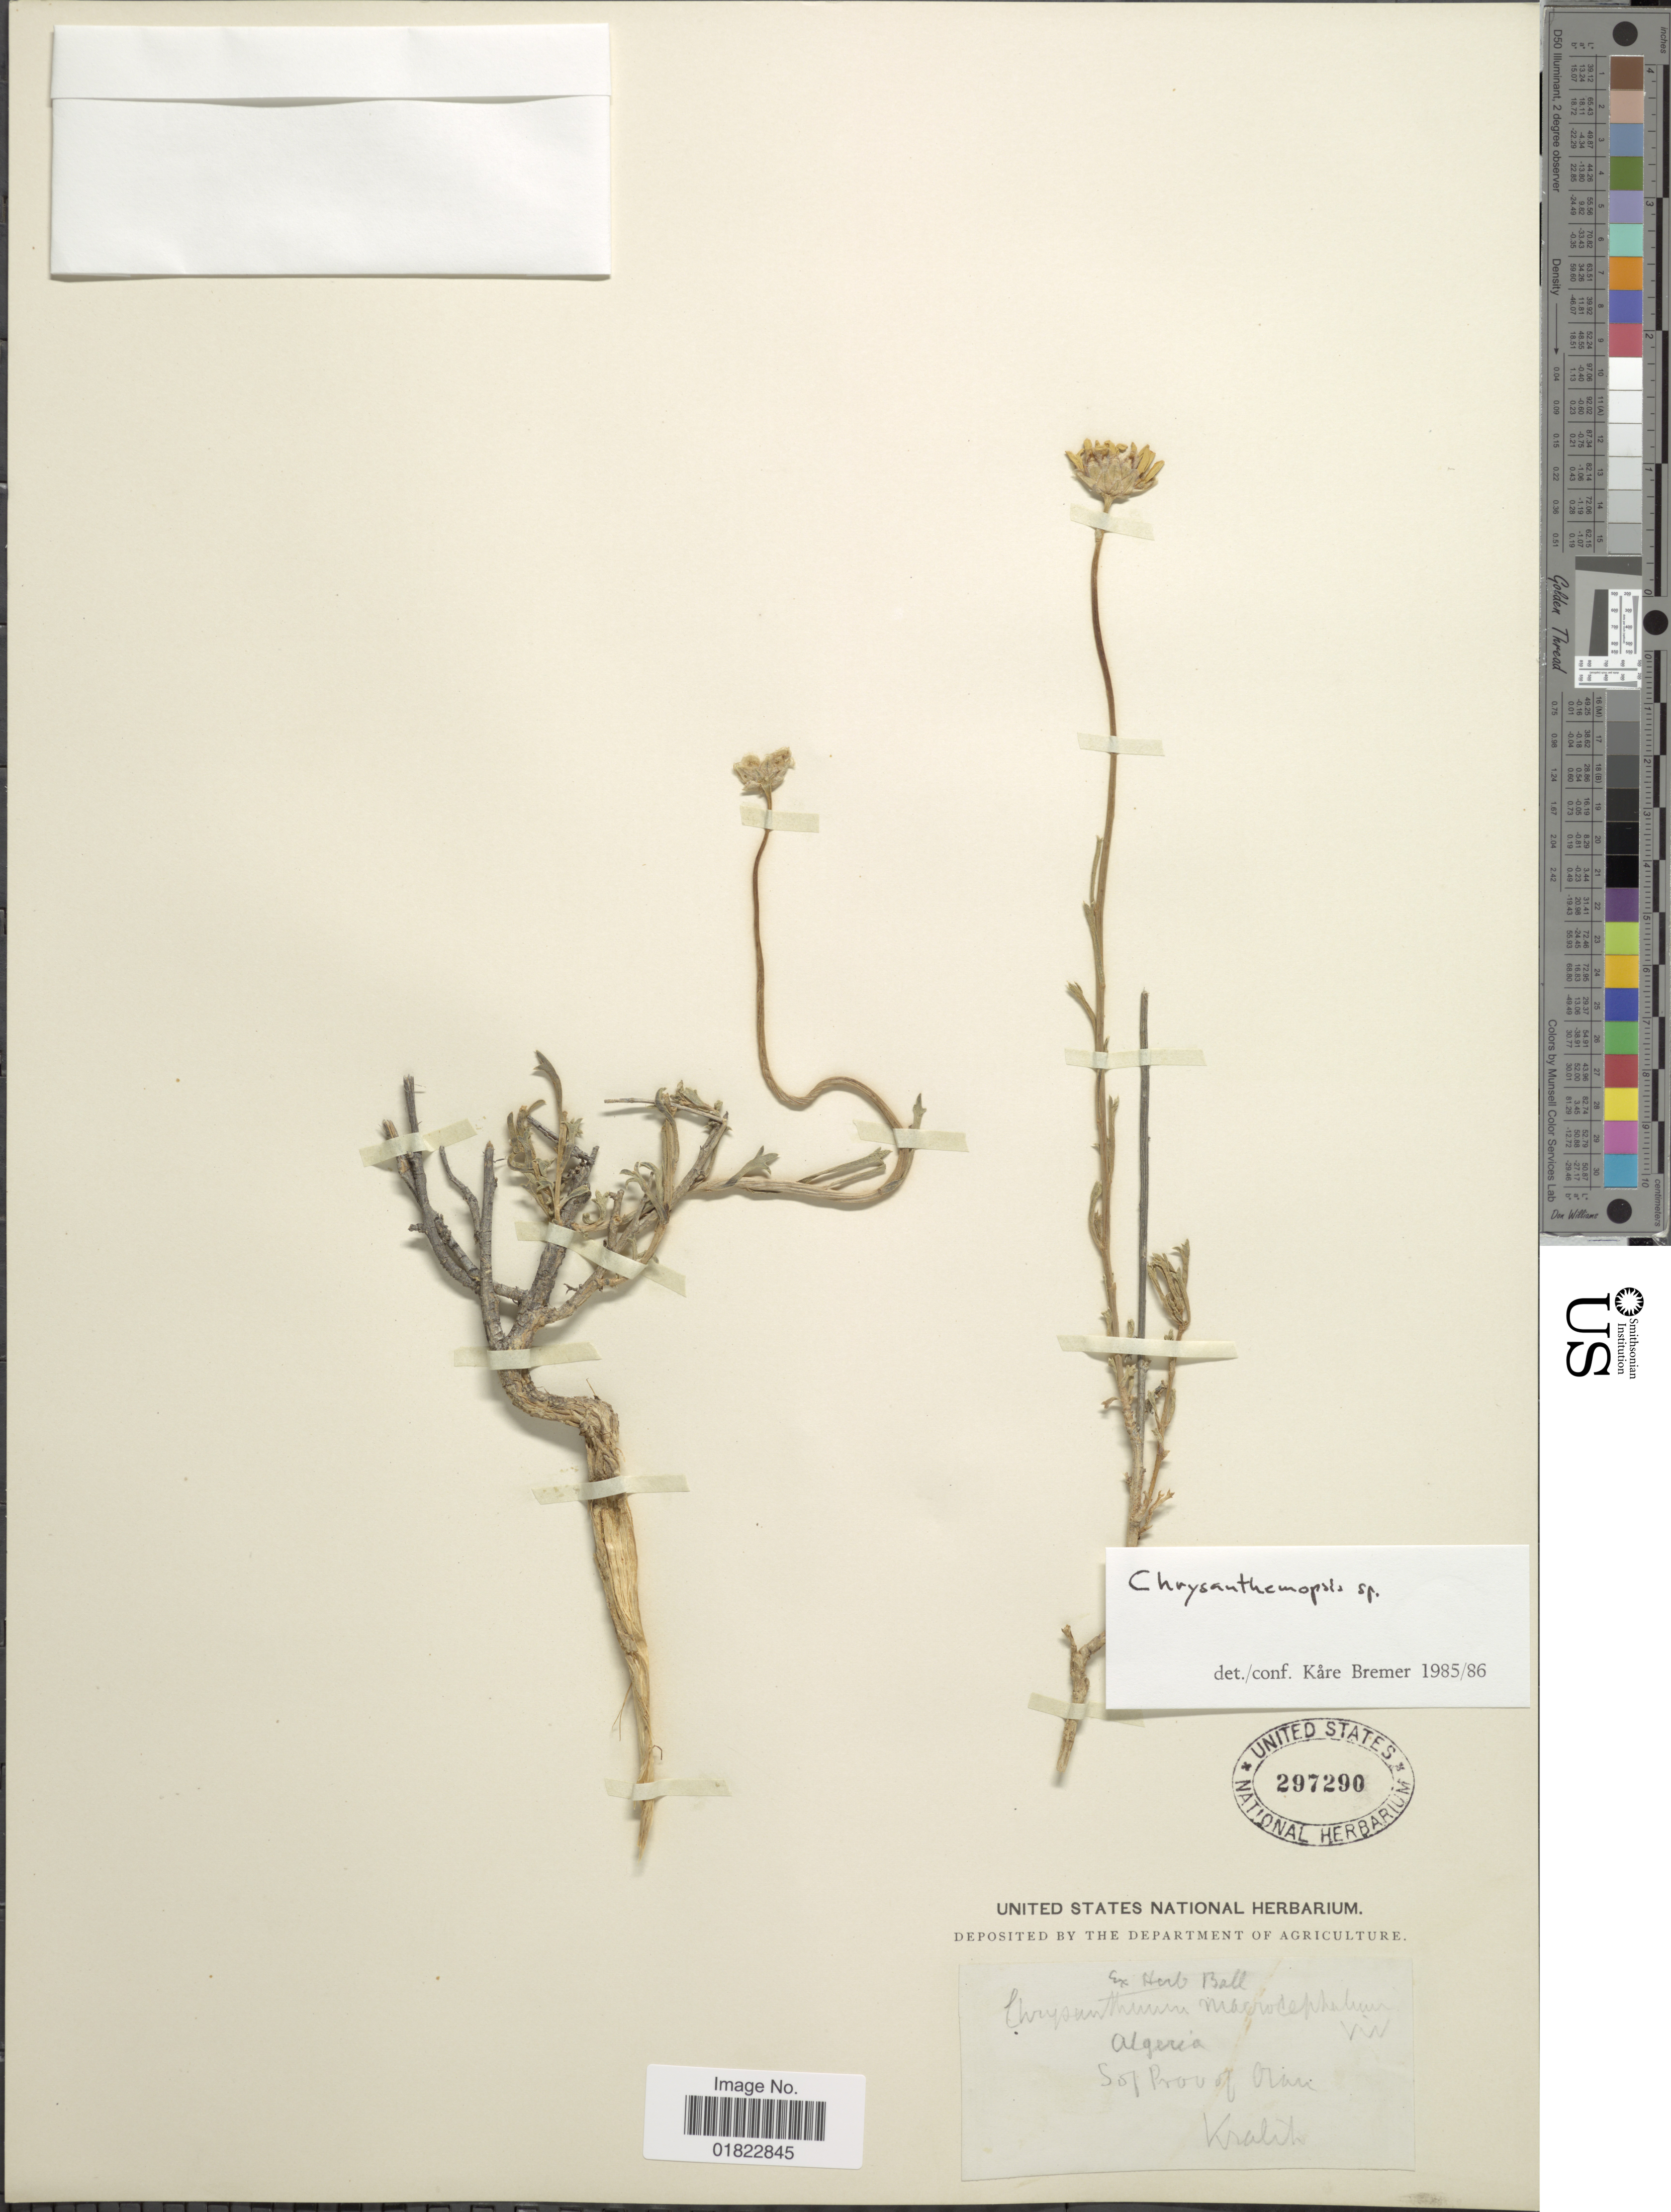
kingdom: Plantae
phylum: Tracheophyta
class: Magnoliopsida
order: Asterales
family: Asteraceae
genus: Chrysanthemum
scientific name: Chrysanthemum sp.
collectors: Kralik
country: Algeria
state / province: Oran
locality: Algeria. S of Prov of Oran.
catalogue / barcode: US 297290